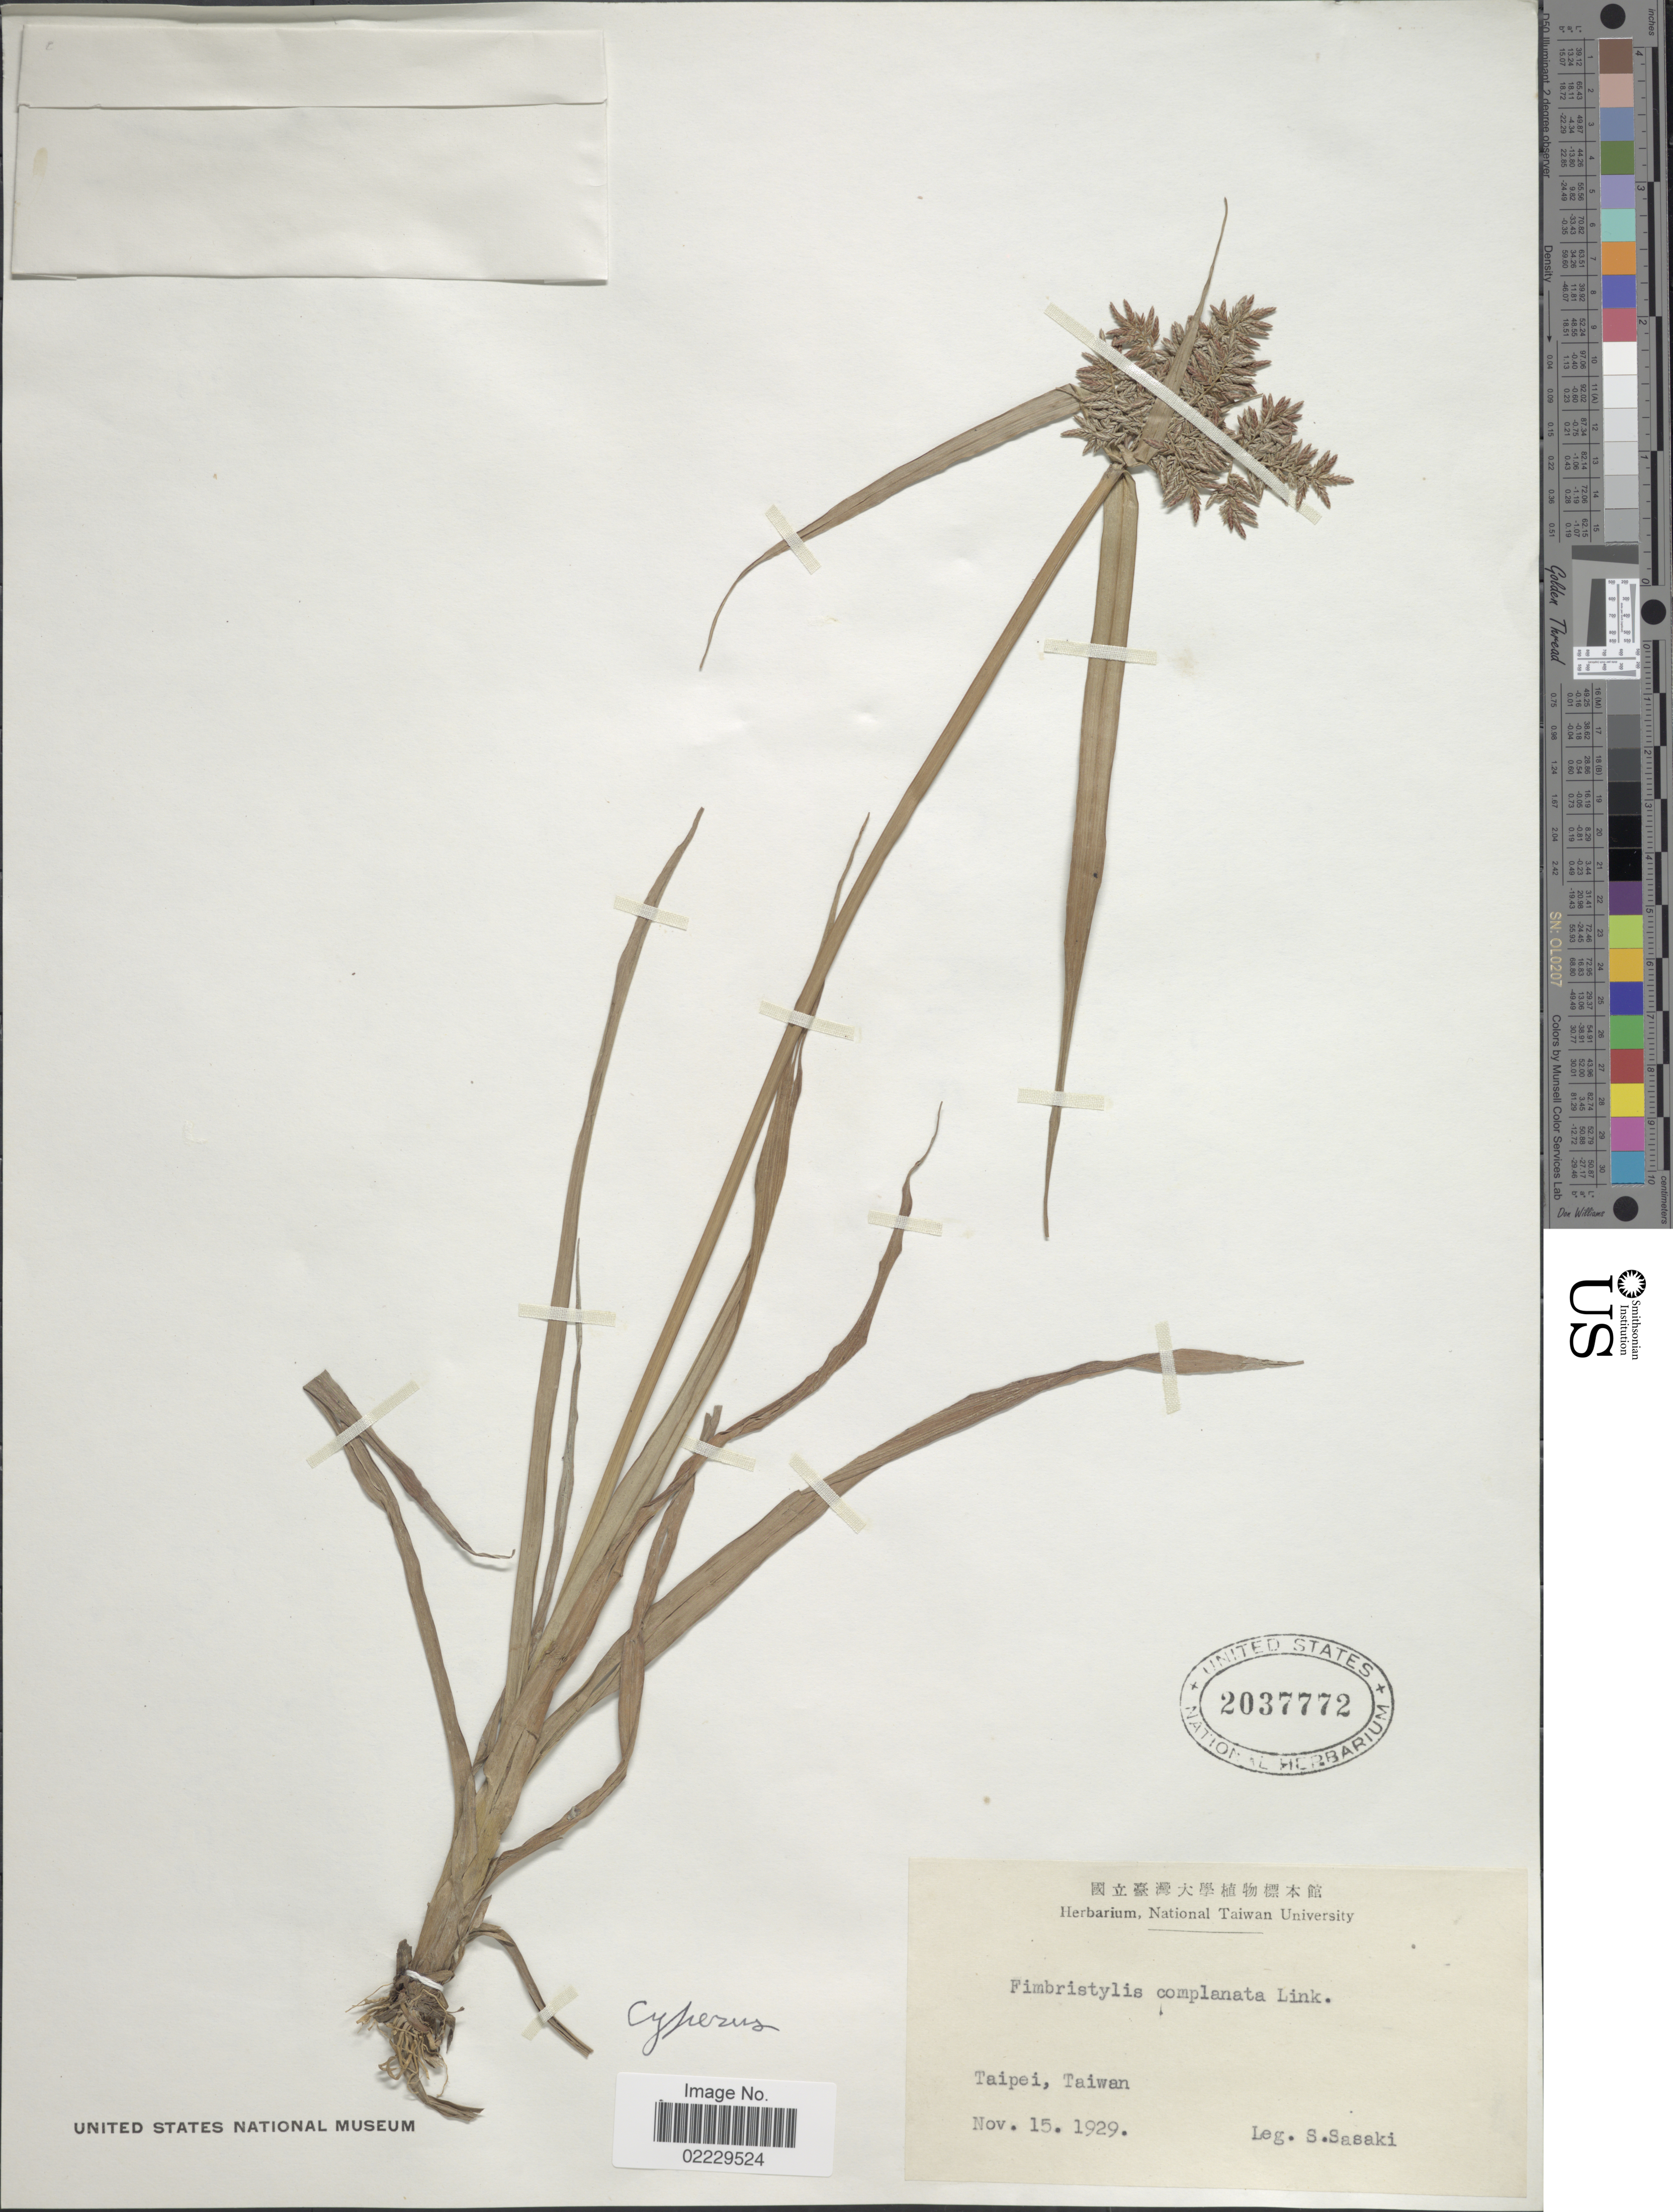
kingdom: Plantae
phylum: Tracheophyta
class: Liliopsida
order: Poales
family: Cyperaceae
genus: Cyperus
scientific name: Cyperus digitatus var. oatesii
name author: (C.B. Clarke) Kük.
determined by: Strong, Mark T., (BOT), Smithsonian Institution - National Museum of Natural History (UNITED STATES)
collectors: S. Sasaki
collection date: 1929-11-15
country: Taiwan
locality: Taipei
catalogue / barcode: US 2037772